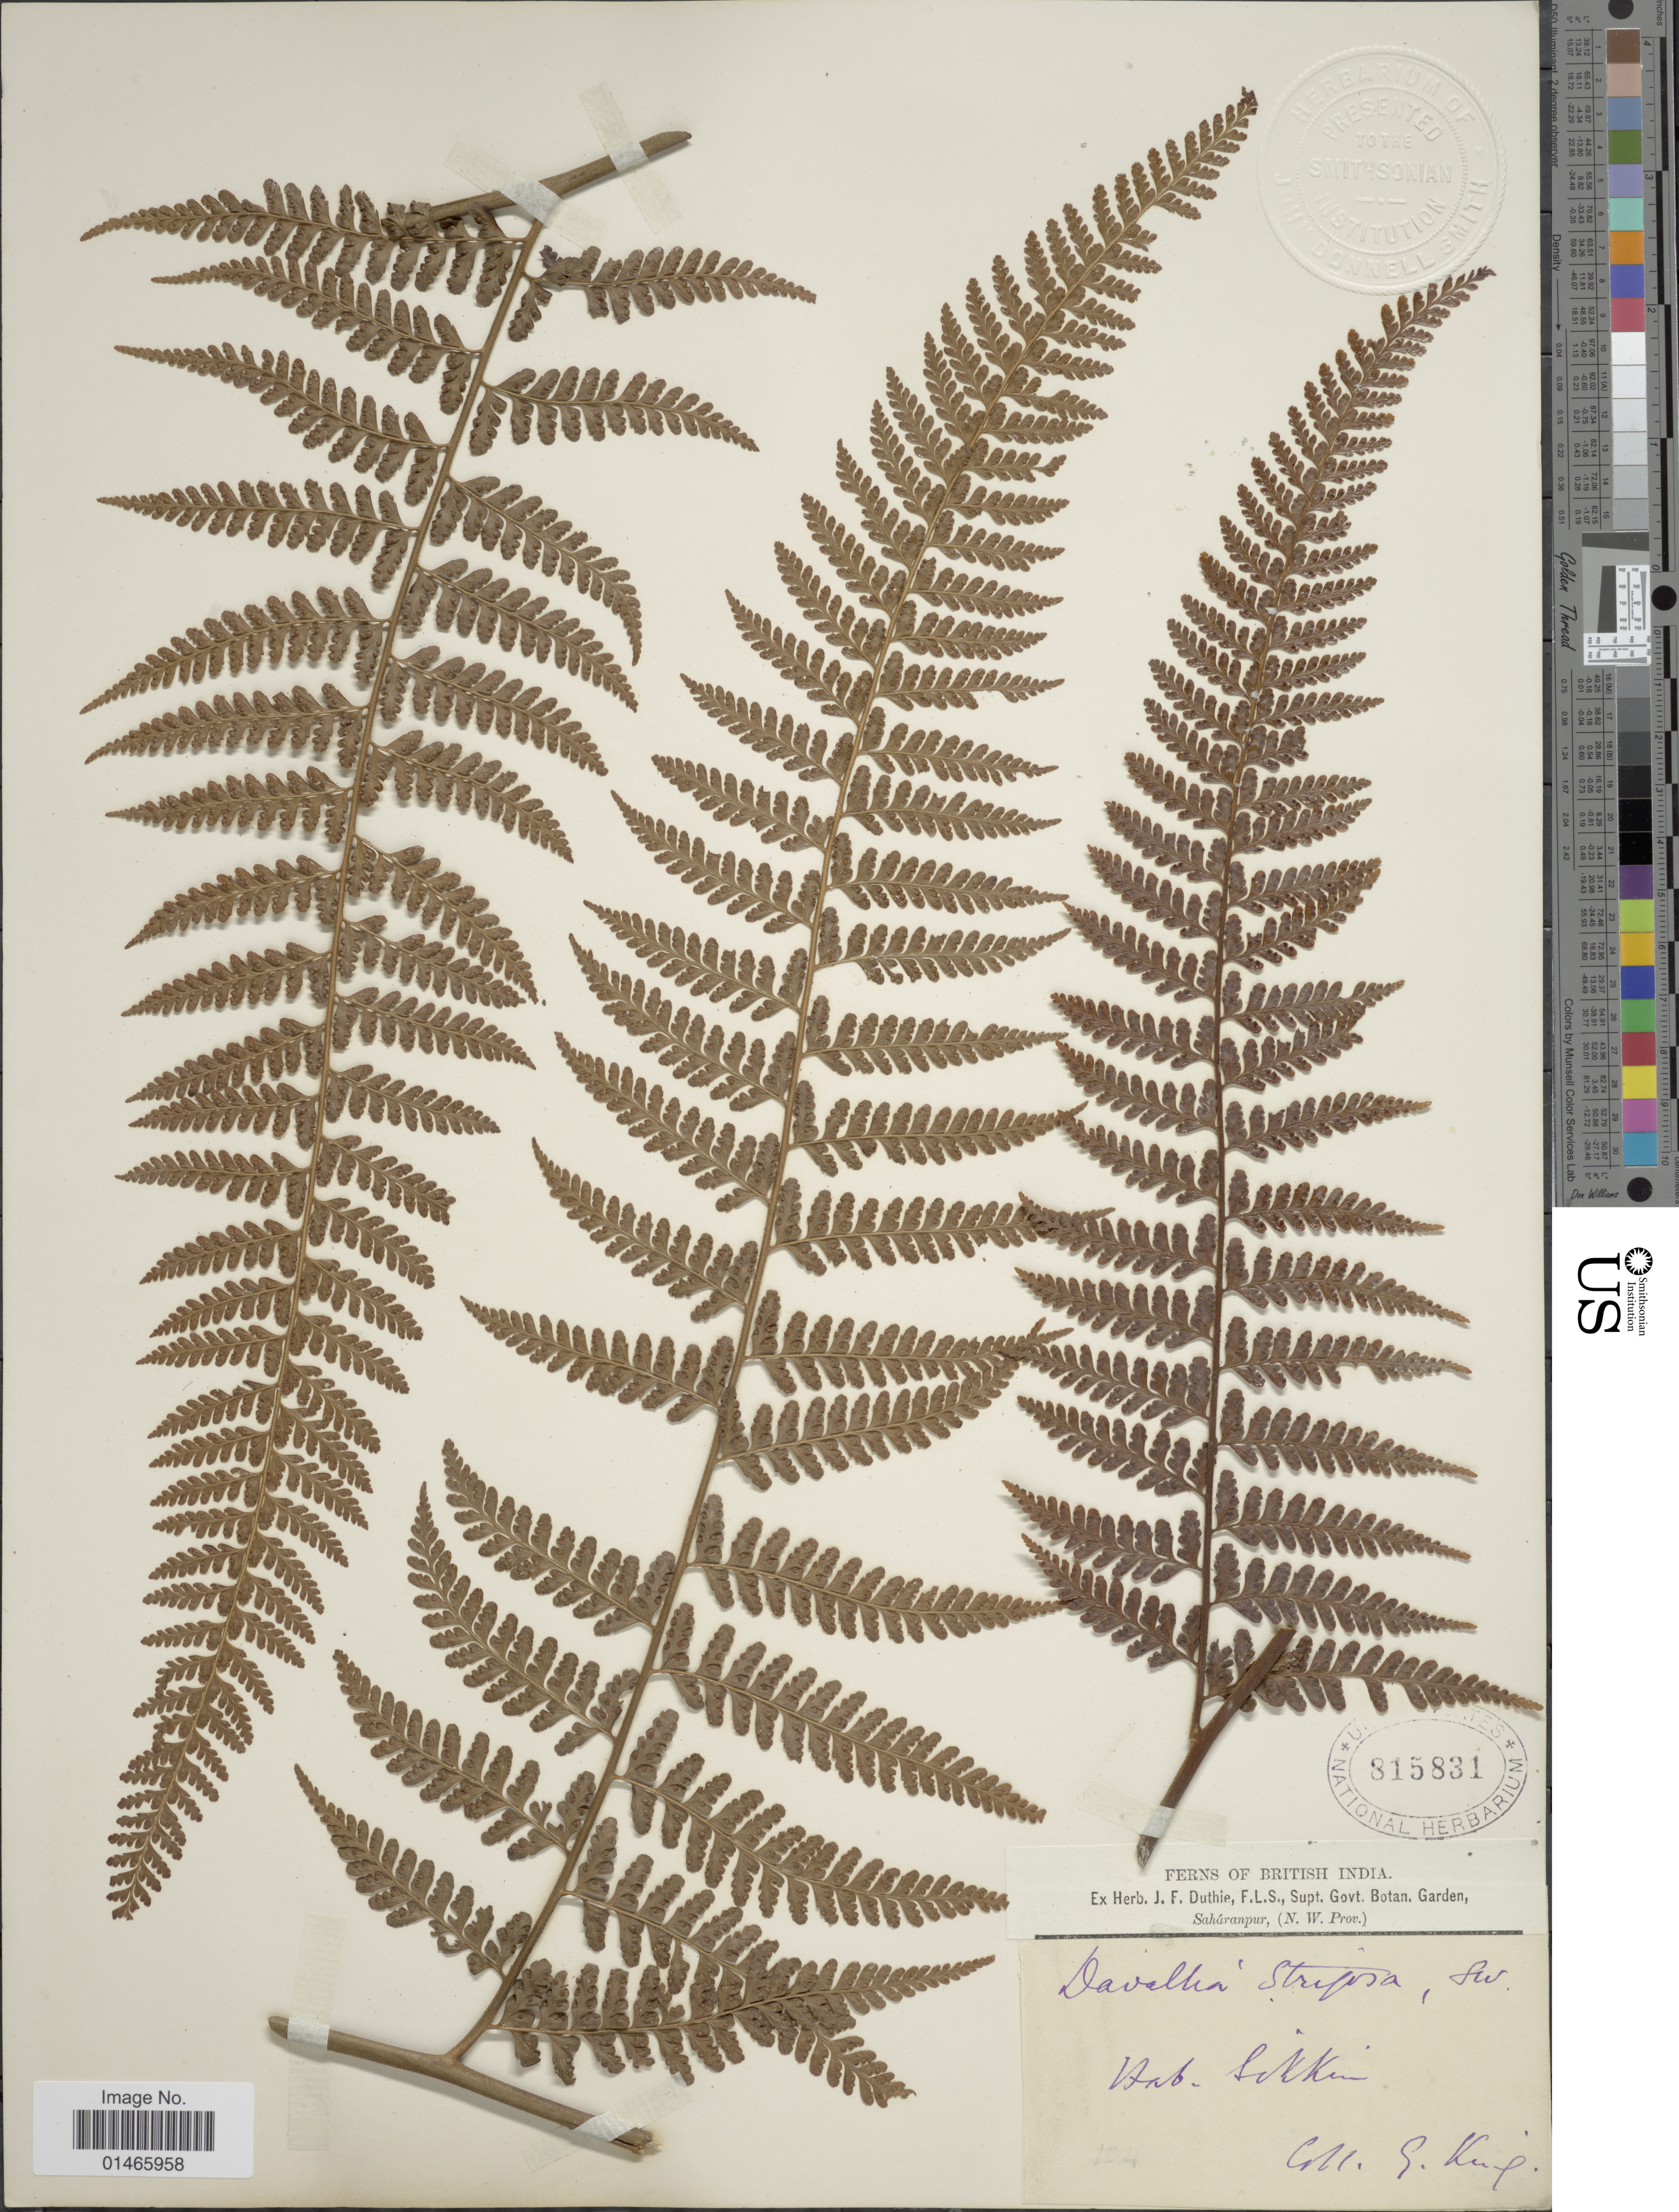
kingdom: Plantae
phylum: Tracheophyta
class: Polypodiopsida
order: Polypodiales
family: Dennstaedtiaceae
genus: Microlepia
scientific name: Microlepia sp.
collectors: G. King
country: India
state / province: Sikkim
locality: Biritish India, Sikkim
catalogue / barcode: US 315831